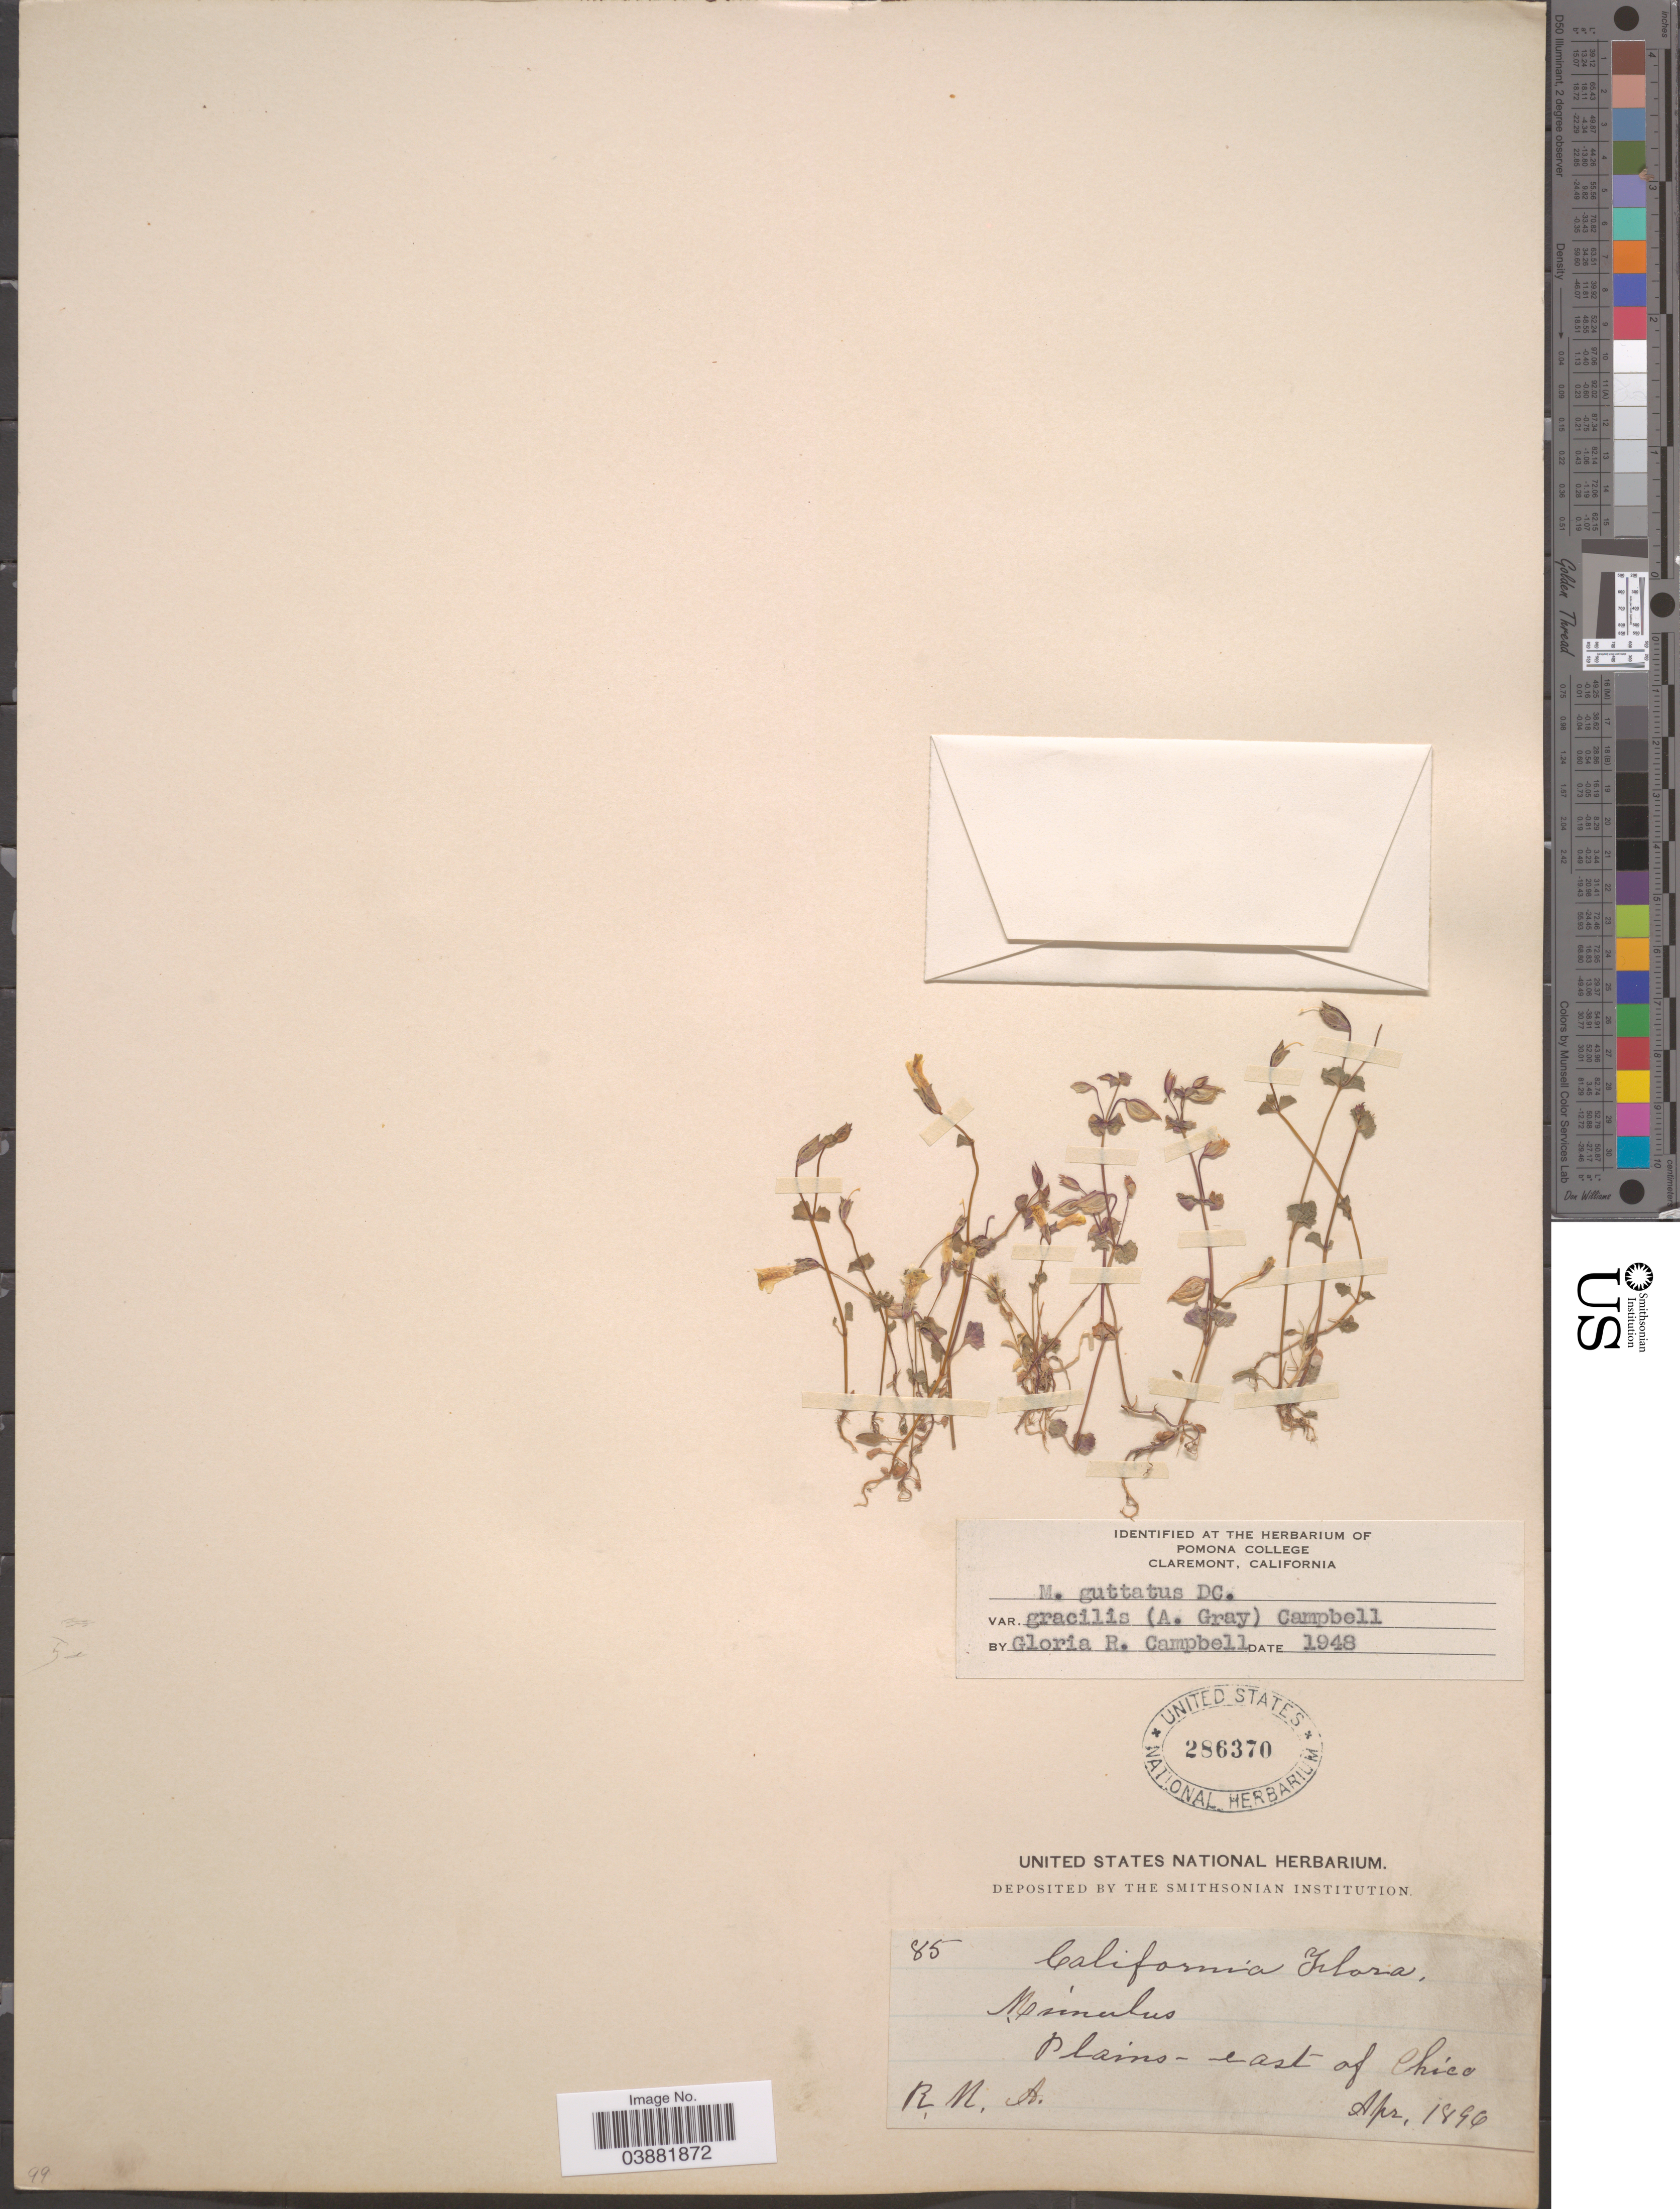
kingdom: Plantae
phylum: Tracheophyta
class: Magnoliopsida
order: Lamiales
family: Phrymaceae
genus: Mimulus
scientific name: Mimulus guttatus var. gracilis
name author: (A. Gray) G.R. Campb.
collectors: R. M. A.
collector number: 85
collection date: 1896-04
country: United States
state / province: California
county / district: Butte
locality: Plains- east of Chico.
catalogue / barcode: US 286370